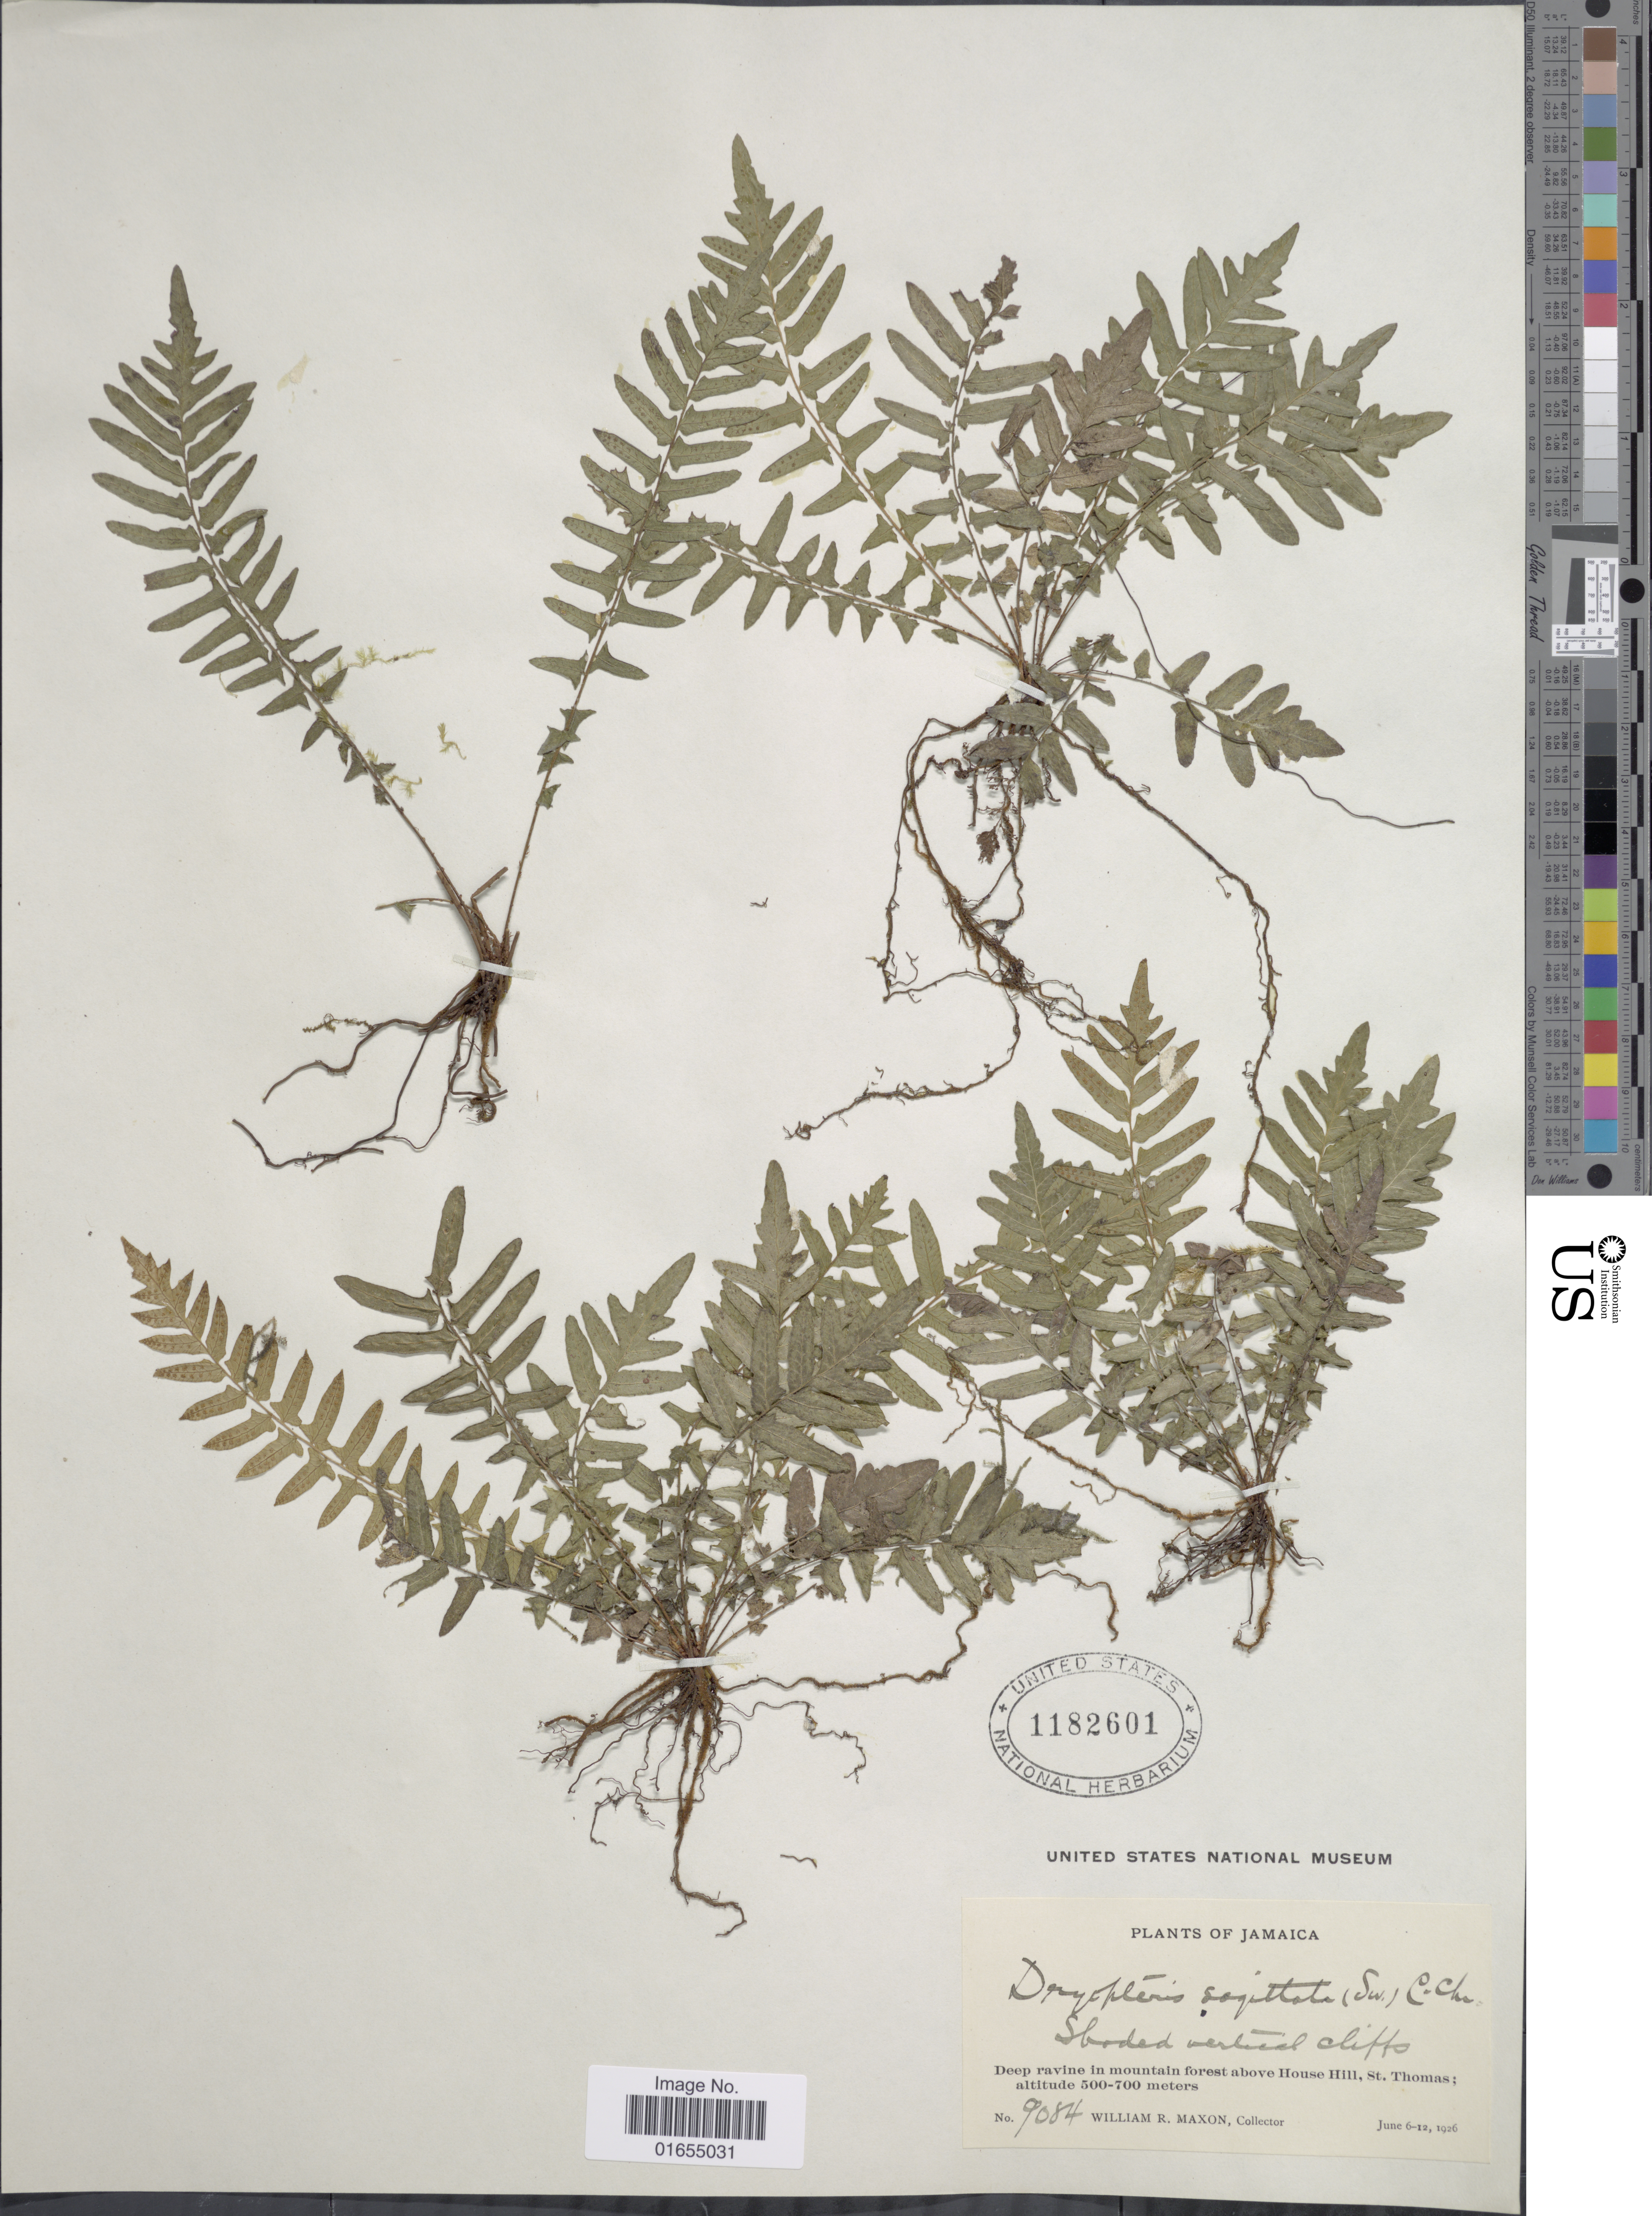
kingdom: Plantae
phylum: Tracheophyta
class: Polypodiopsida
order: Polypodiales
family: Thelypteridaceae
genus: Goniopteris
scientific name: Goniopteris sagittata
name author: (Sw.) Pic. Serm.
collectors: W. R. Maxon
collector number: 9084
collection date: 1926-06-06/1926-06-12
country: Jamaica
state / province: Saint Thomas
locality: Deep ravine in mountains forest above House Hill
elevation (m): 500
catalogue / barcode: US 1182601